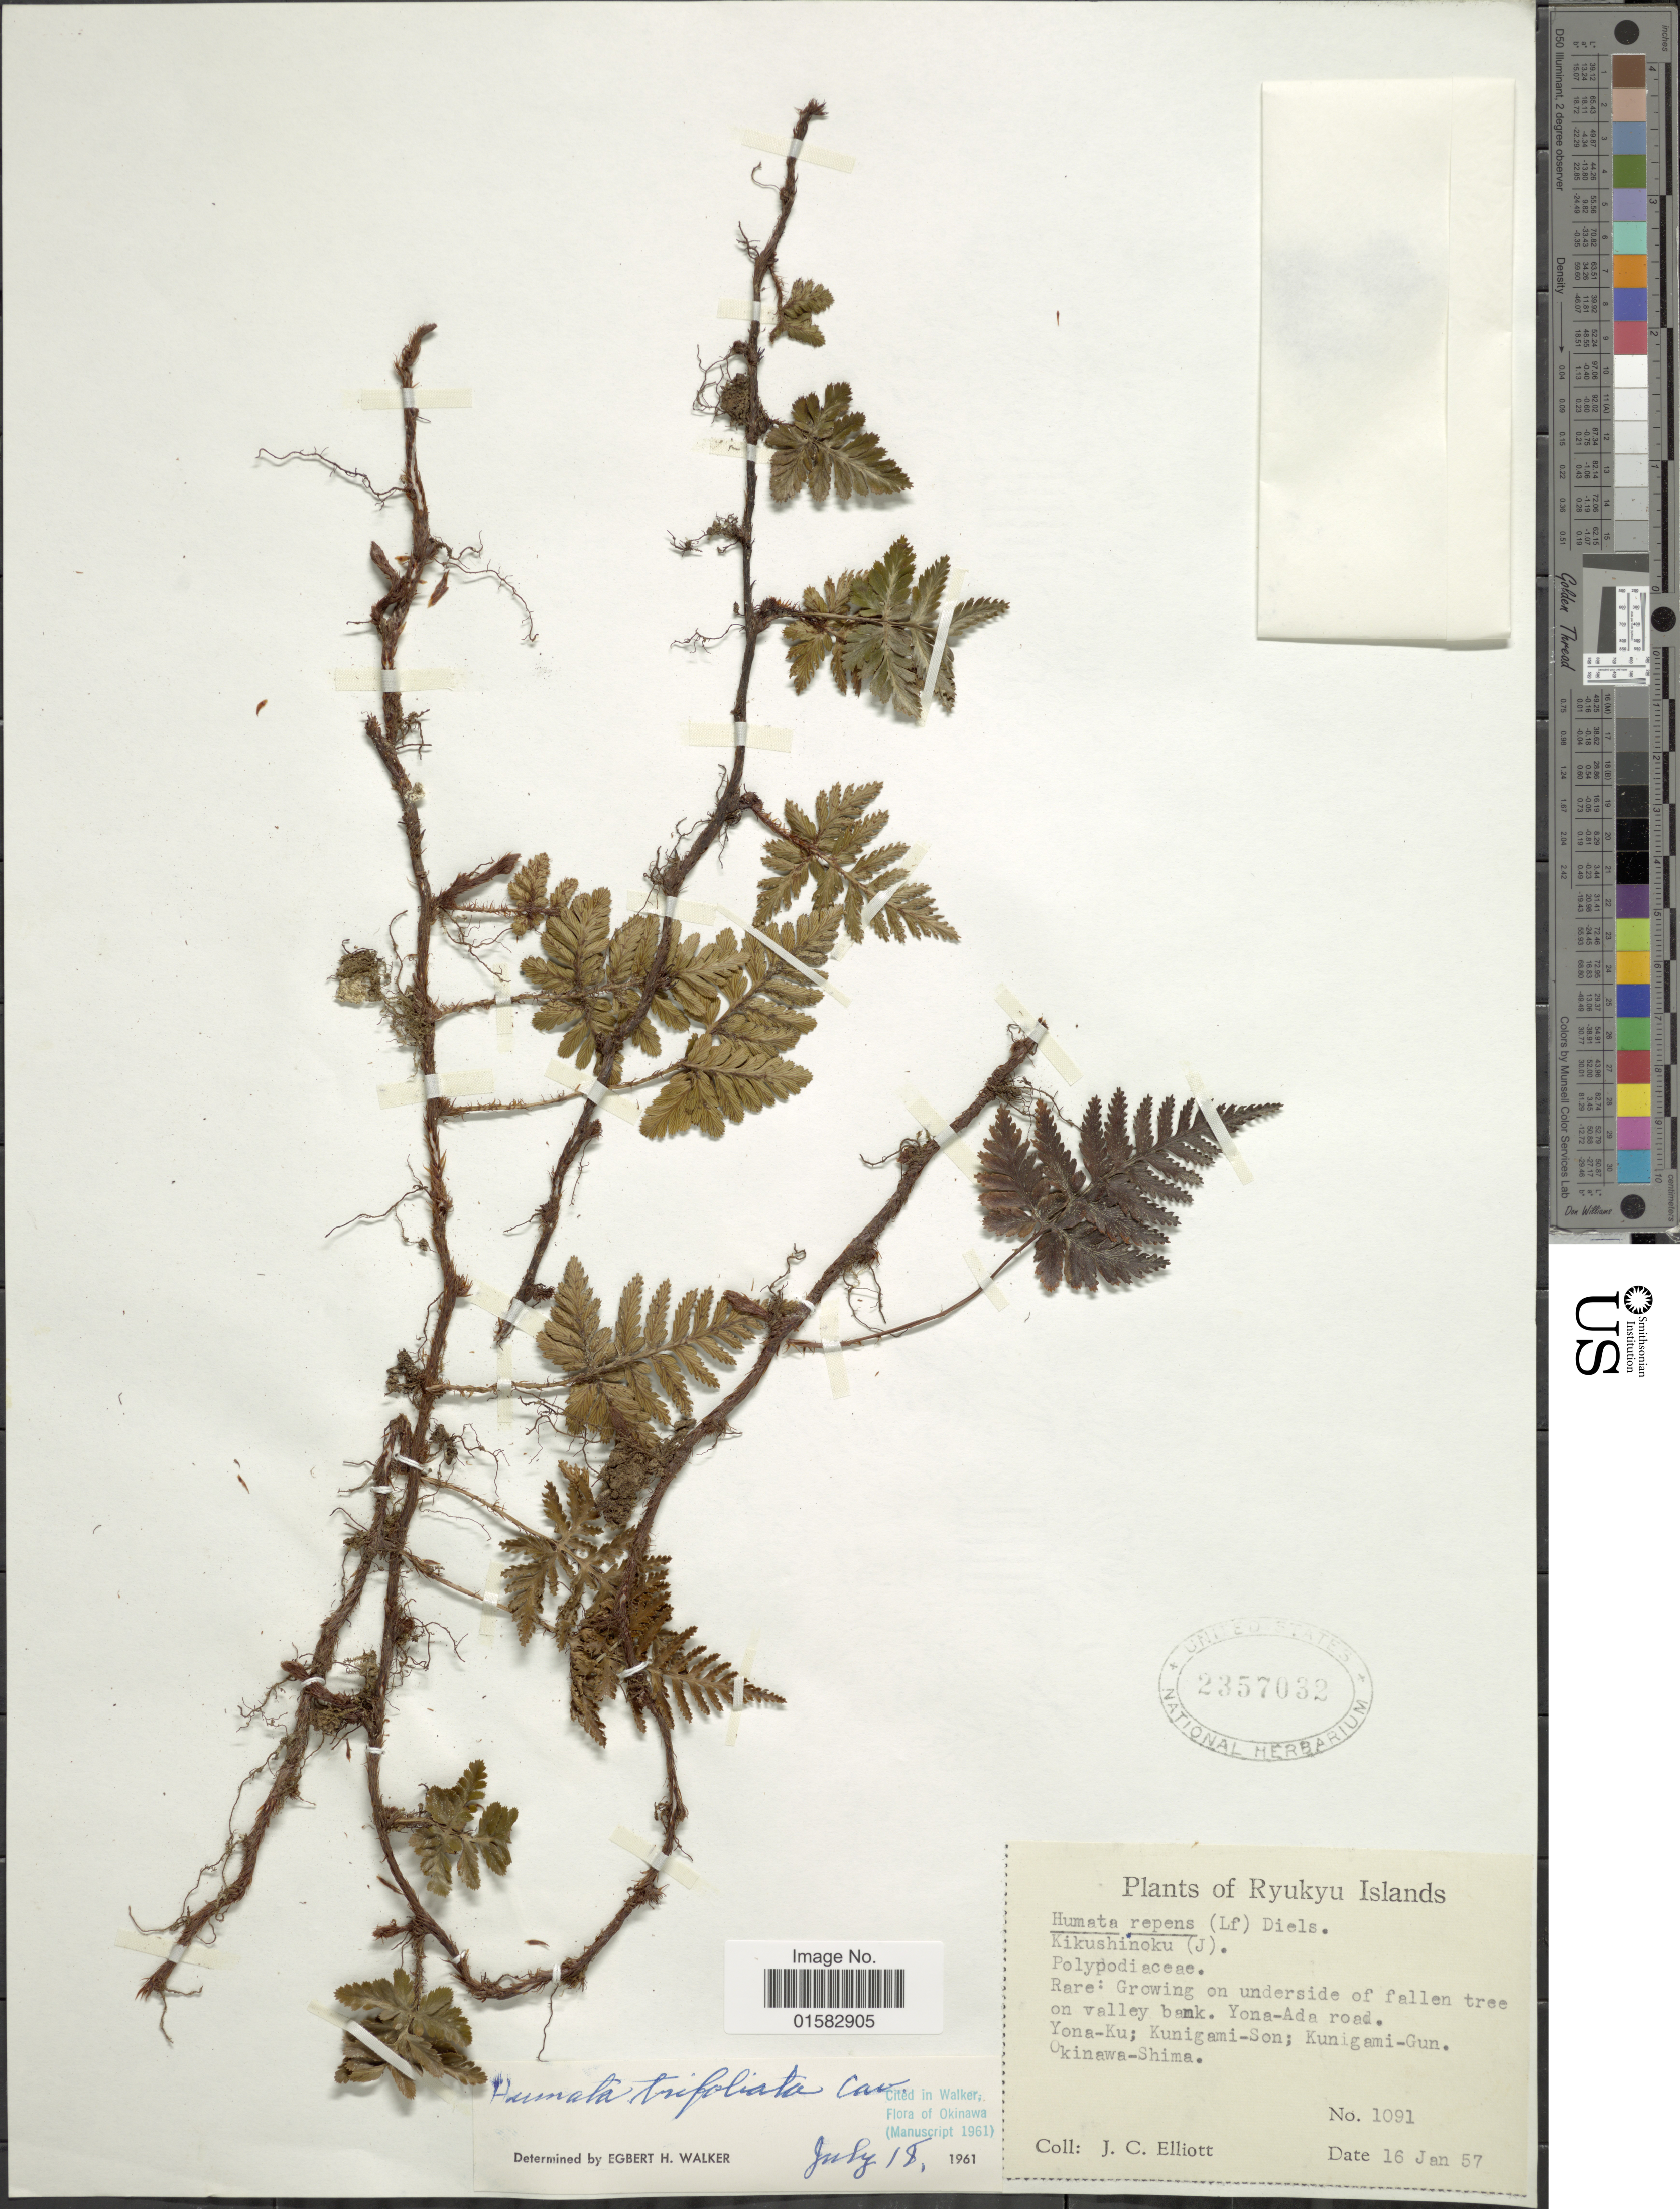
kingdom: Plantae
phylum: Tracheophyta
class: Polypodiopsida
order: Polypodiales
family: Davalliaceae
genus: Davallia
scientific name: Davallia repens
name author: (L. f.) Kuhn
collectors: J. Elliot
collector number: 1091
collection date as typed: Transcribed d/m/y: 16/1/57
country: Japan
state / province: Okinawa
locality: Ryukyu Islands, Yona-Ada Road., Yona-Ku; Kunigami-Son; Kumigami-Gun, Okinawa-Shima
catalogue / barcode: US 2357032